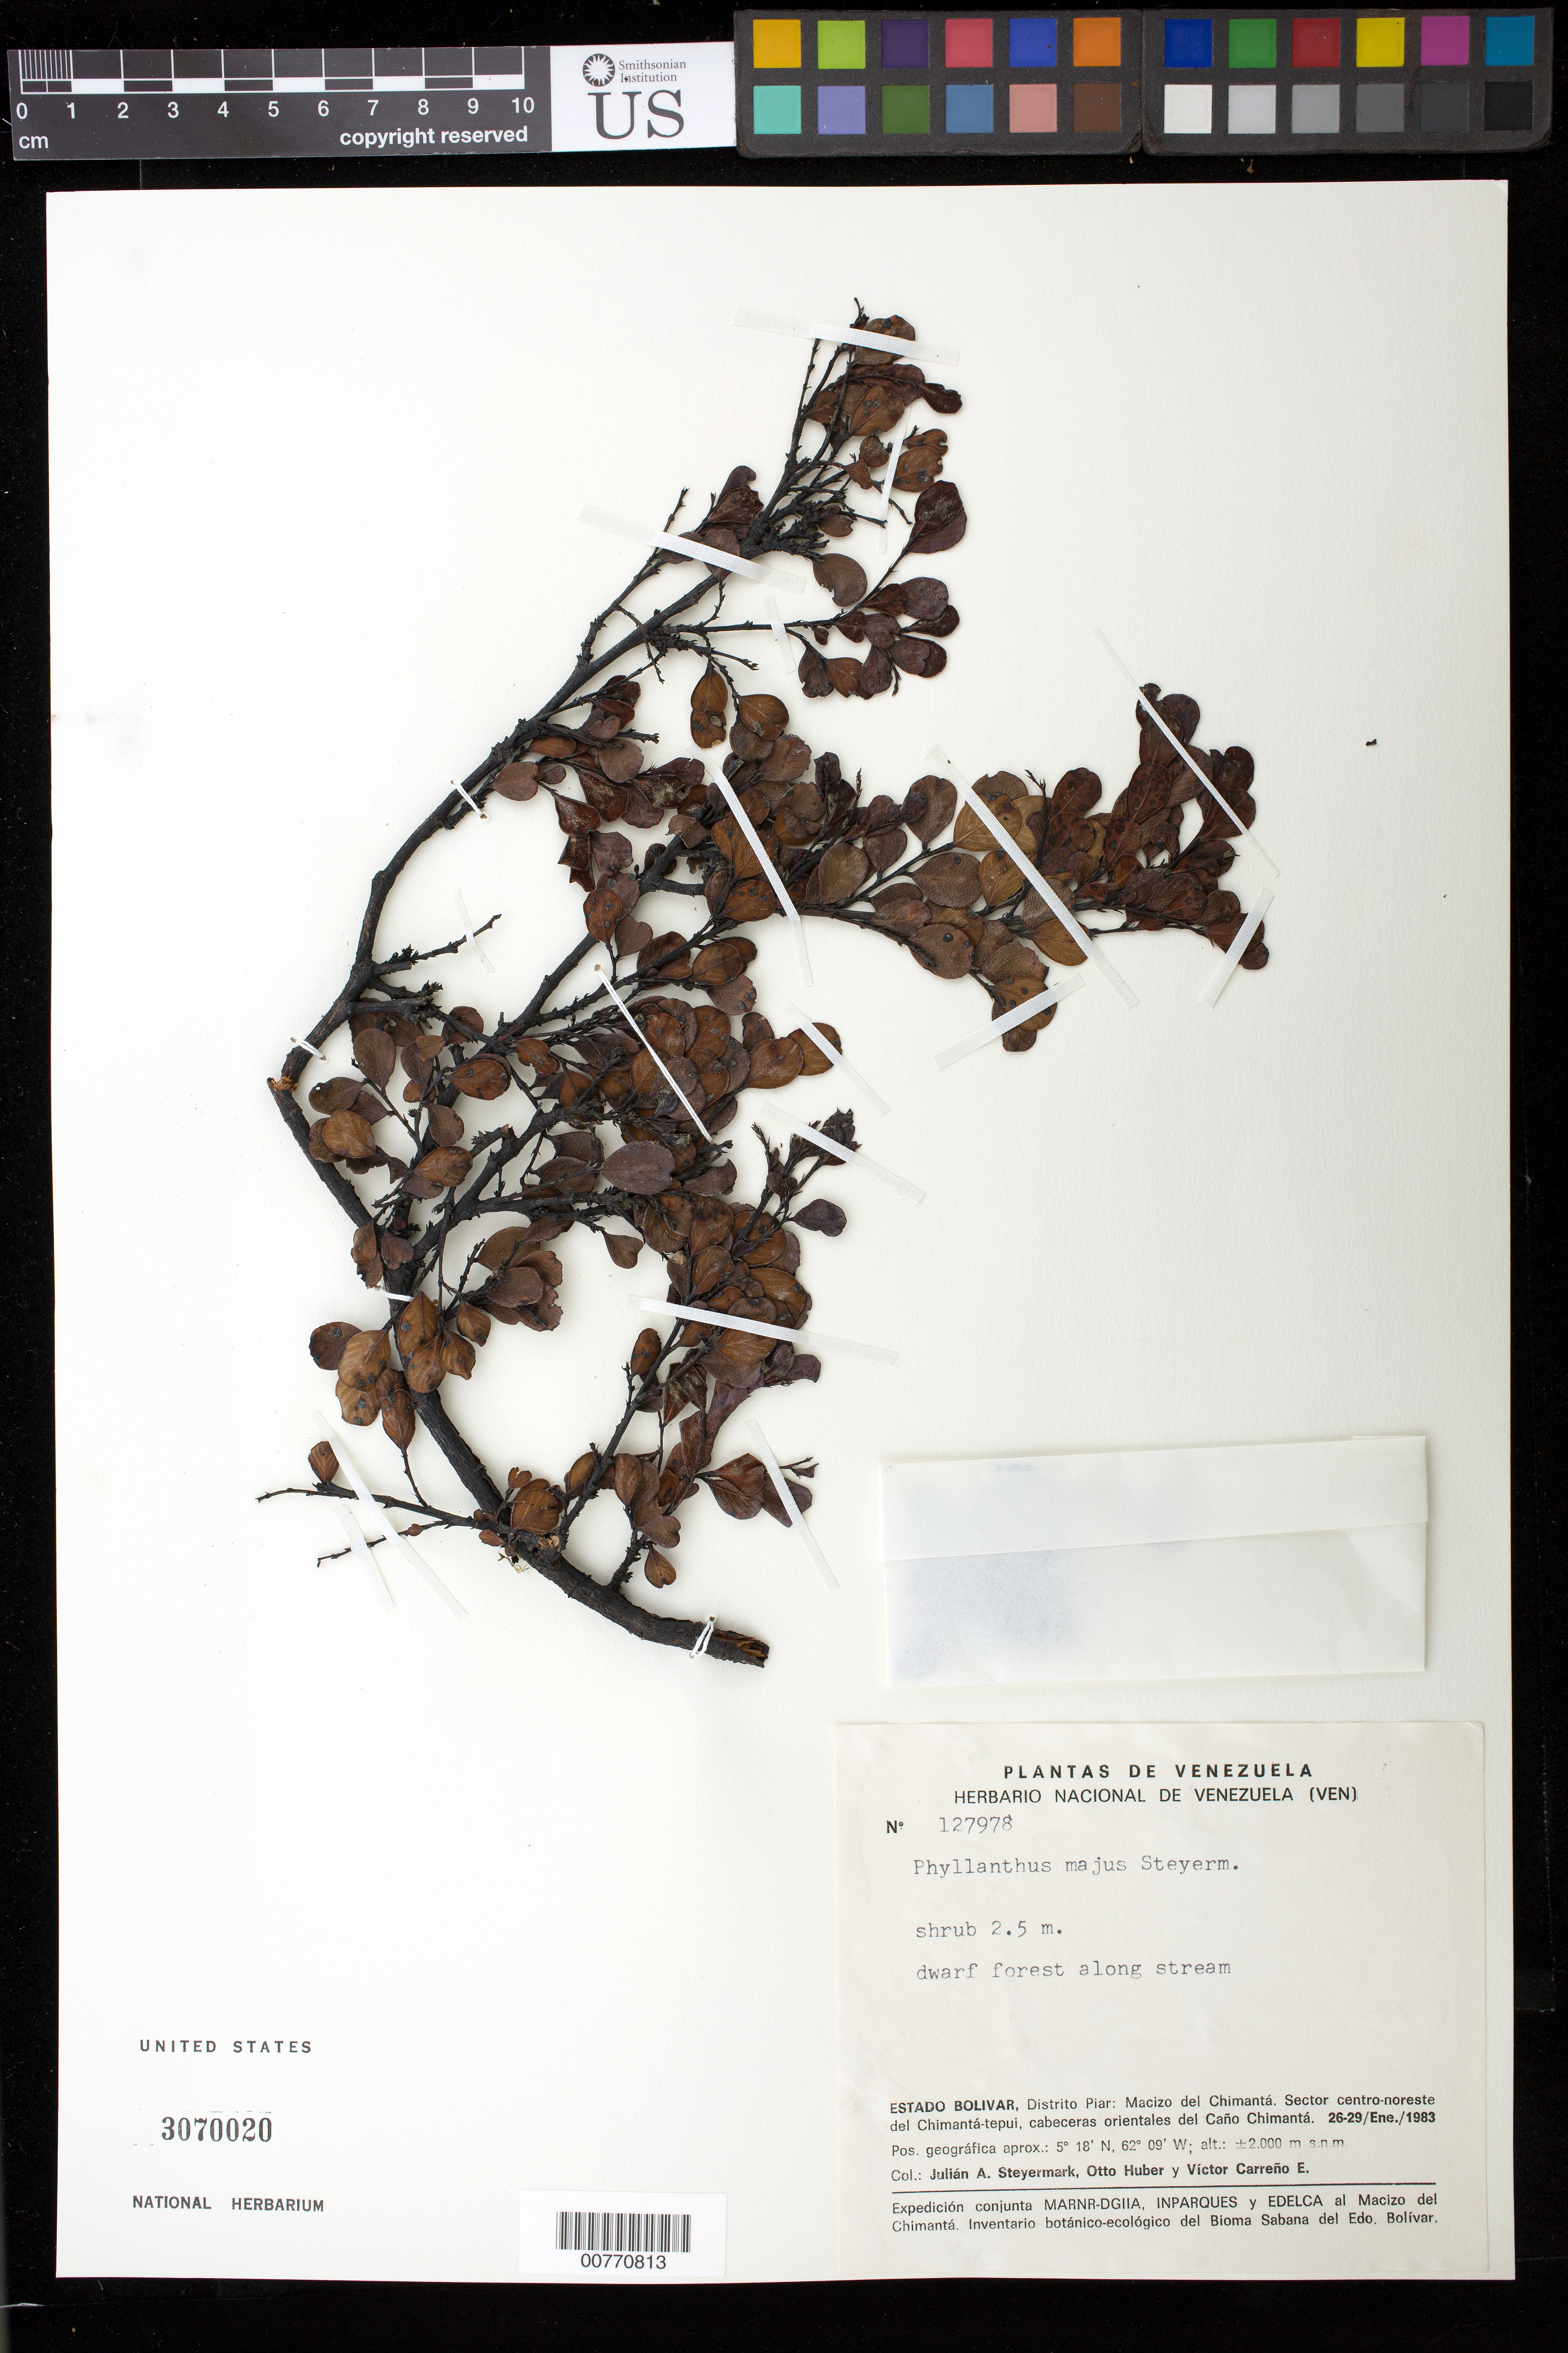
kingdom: Plantae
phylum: Tracheophyta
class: Magnoliopsida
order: Malpighiales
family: Phyllanthaceae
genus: Phyllanthus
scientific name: Phyllanthus majus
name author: Steyerm.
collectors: J. Steyermark, O. Huber & V. Carreño E.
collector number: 127978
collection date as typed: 26-Jan-83 to 29-Jan-83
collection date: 1983-01-26/1983-01-29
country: Venezuela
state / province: Bolívar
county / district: Piar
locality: Macizo del Chimantá, sector centro-noreste del Chimantá-tepuí, cabeceras orientales del Caño Chimantá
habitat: Dwarf forest along stream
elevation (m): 2000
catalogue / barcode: US 3070020